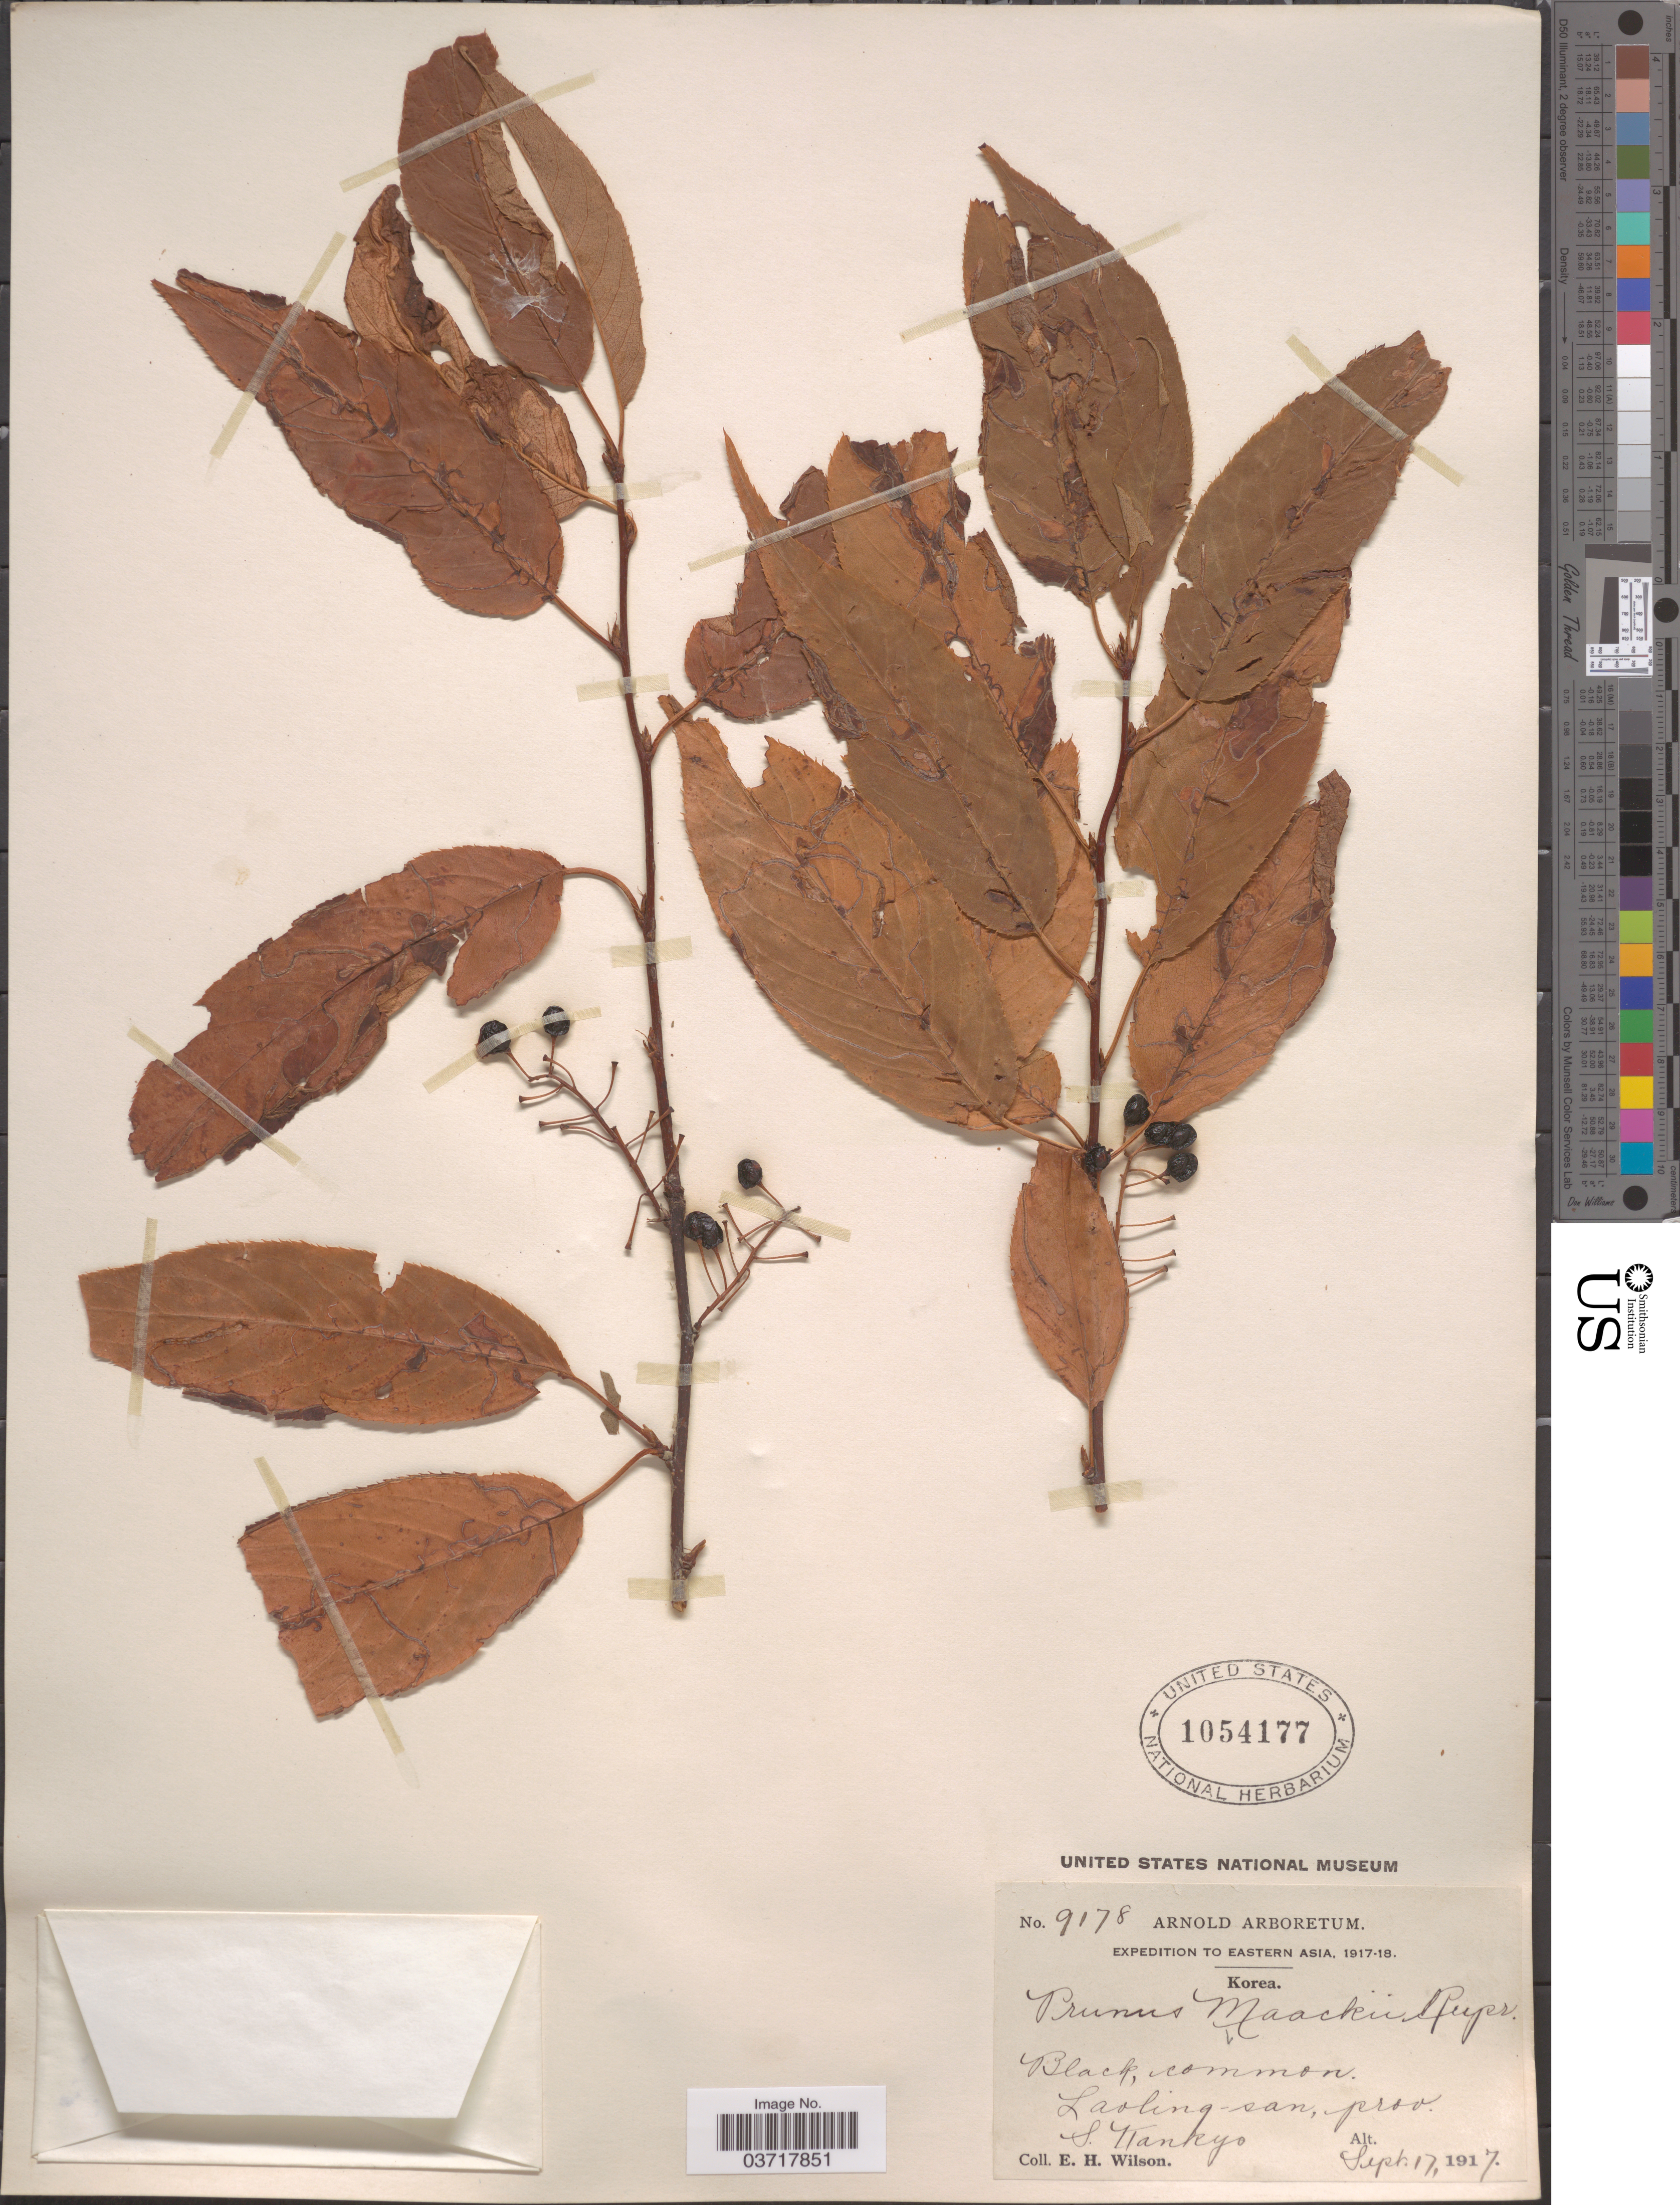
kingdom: Plantae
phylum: Tracheophyta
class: Magnoliopsida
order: Rosales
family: Rosaceae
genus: Prunus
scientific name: Prunus maackii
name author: Rupr.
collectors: E. Wilson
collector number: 9178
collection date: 1917-09-17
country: North Korea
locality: Laoling-san, prov. S. Kankyo.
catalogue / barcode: US 1054177